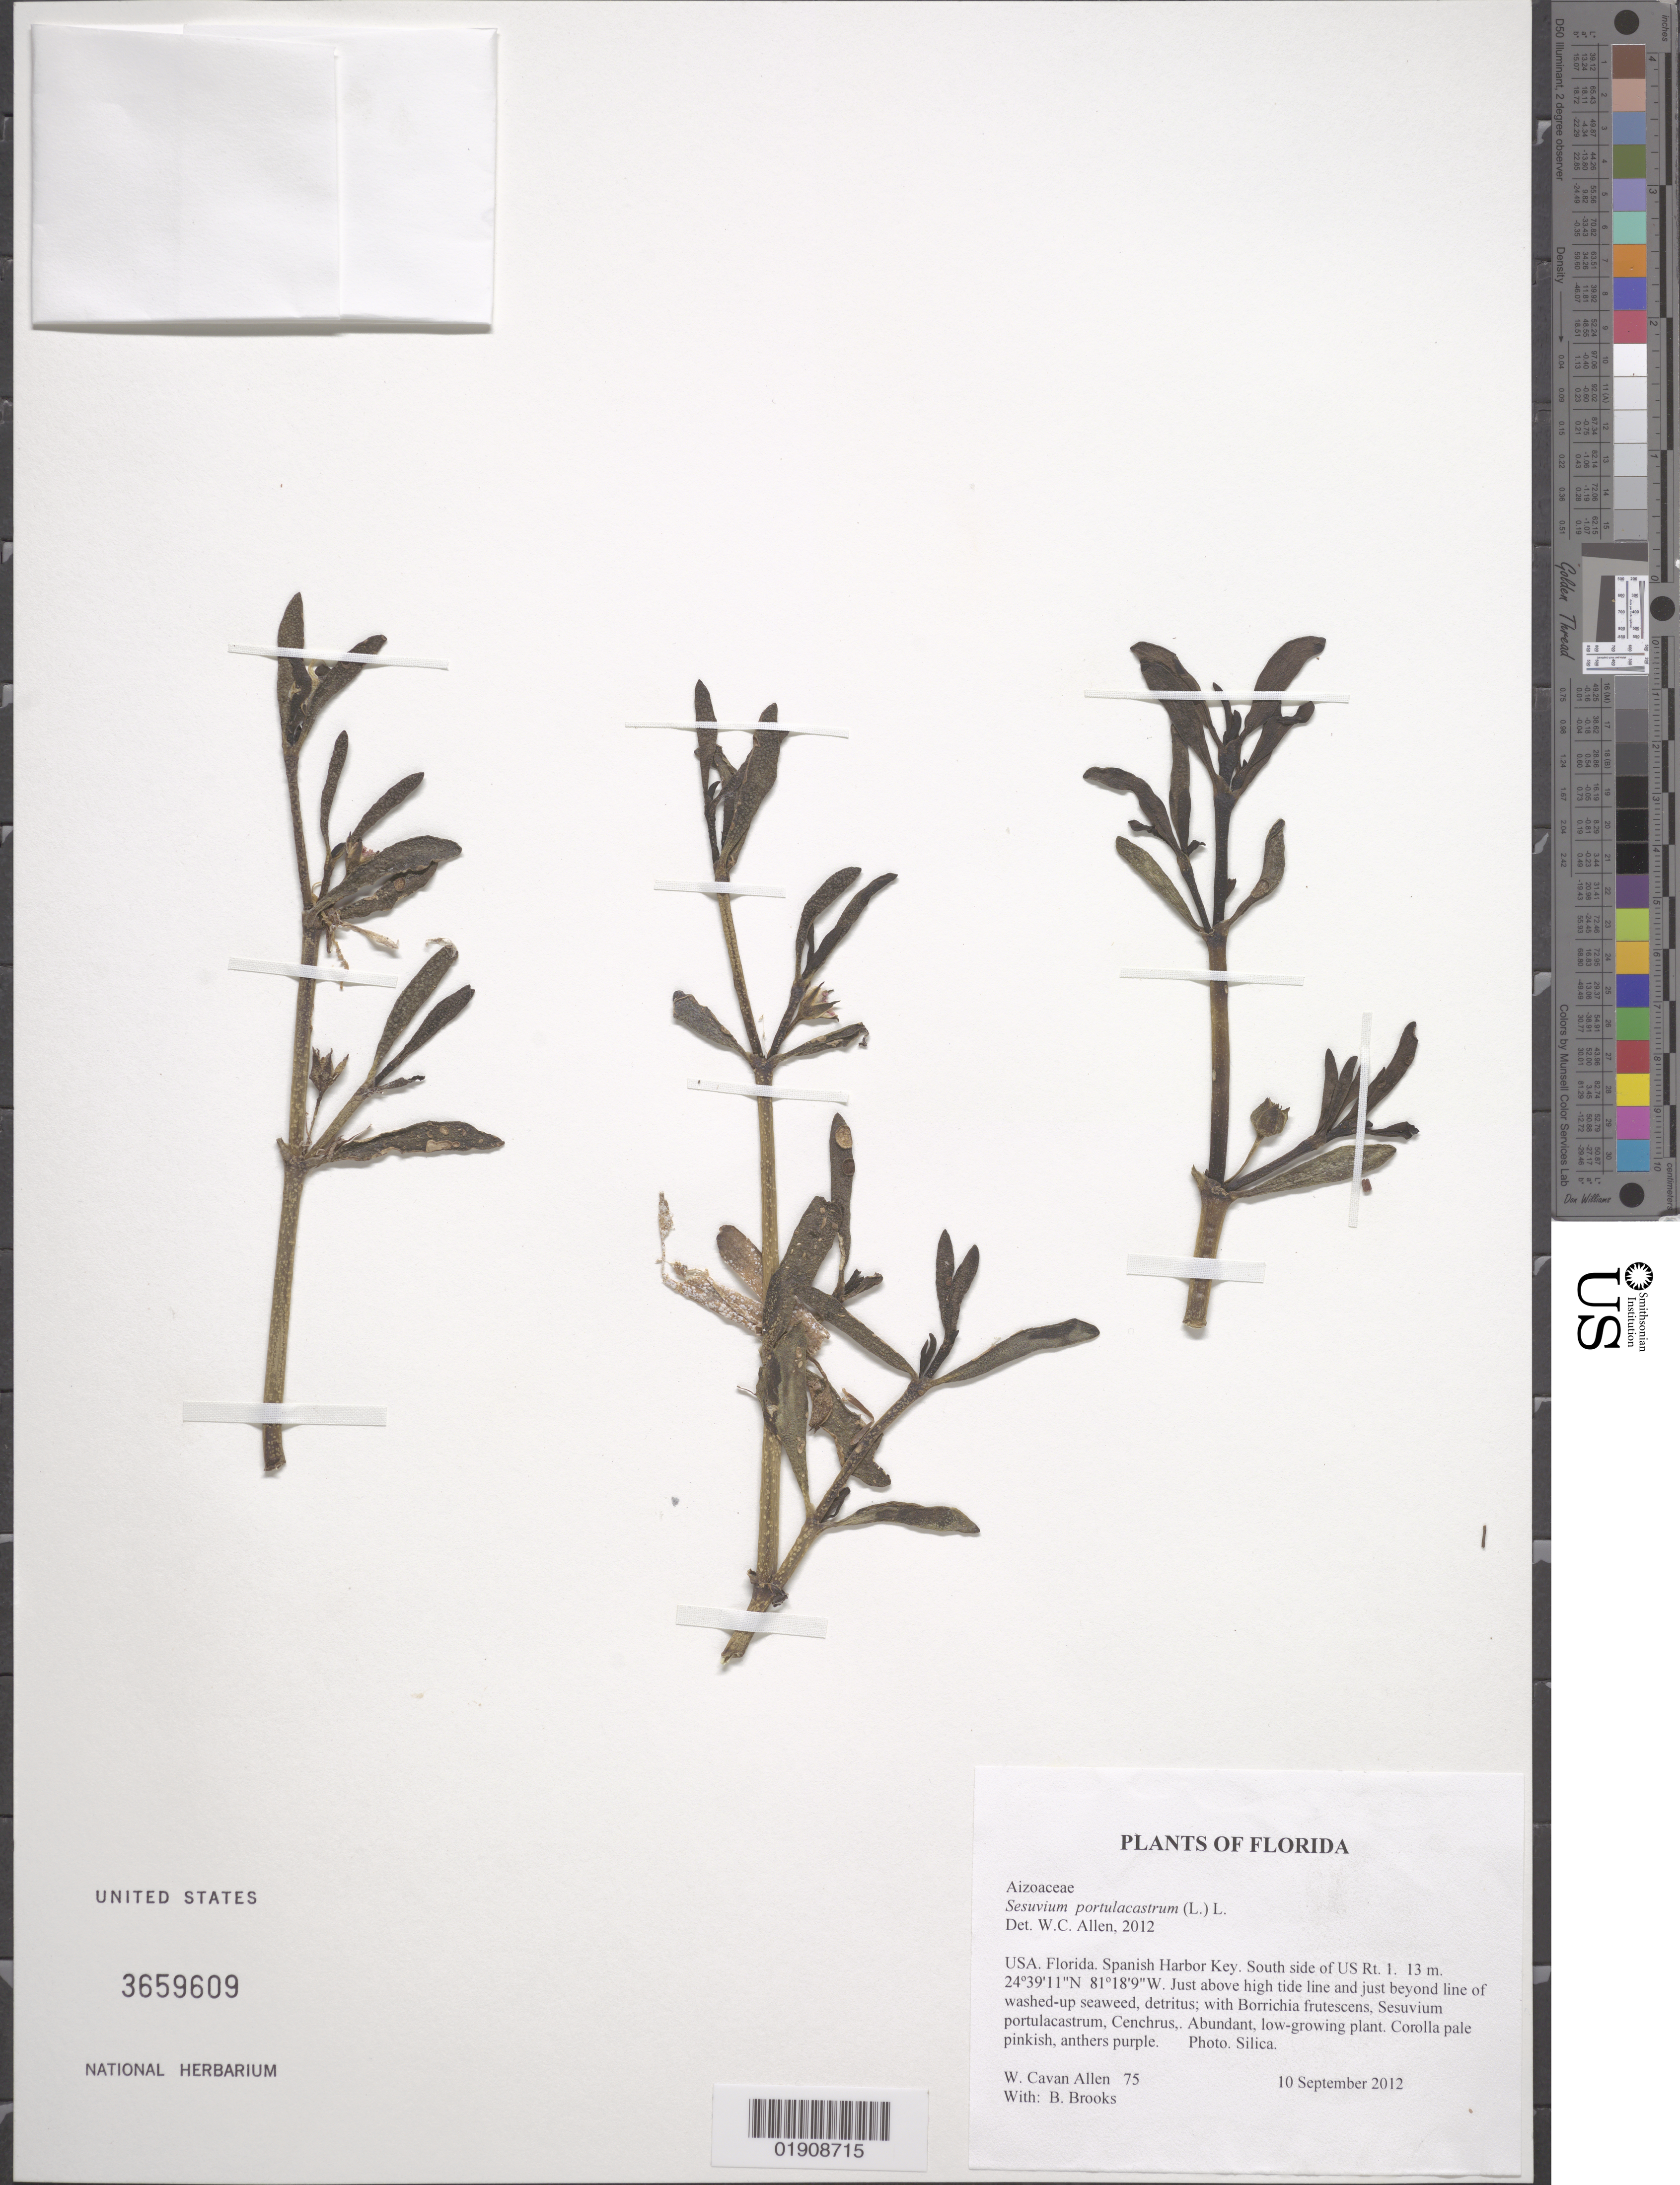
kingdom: Plantae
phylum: Tracheophyta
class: Magnoliopsida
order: Caryophyllales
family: Aizoaceae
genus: Sesuvium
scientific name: Sesuvium portulacastrum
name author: (L.) L.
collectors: W. C. Allen & B. Brooks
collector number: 75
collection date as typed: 10 September 2012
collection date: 2012-09-10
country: United States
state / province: Florida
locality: Spanish Harbor Key. South side of US Rt 1.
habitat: Just above hight tide line and just beyond line of washed-ip seaweed, detritus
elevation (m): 13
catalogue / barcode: US 3659609